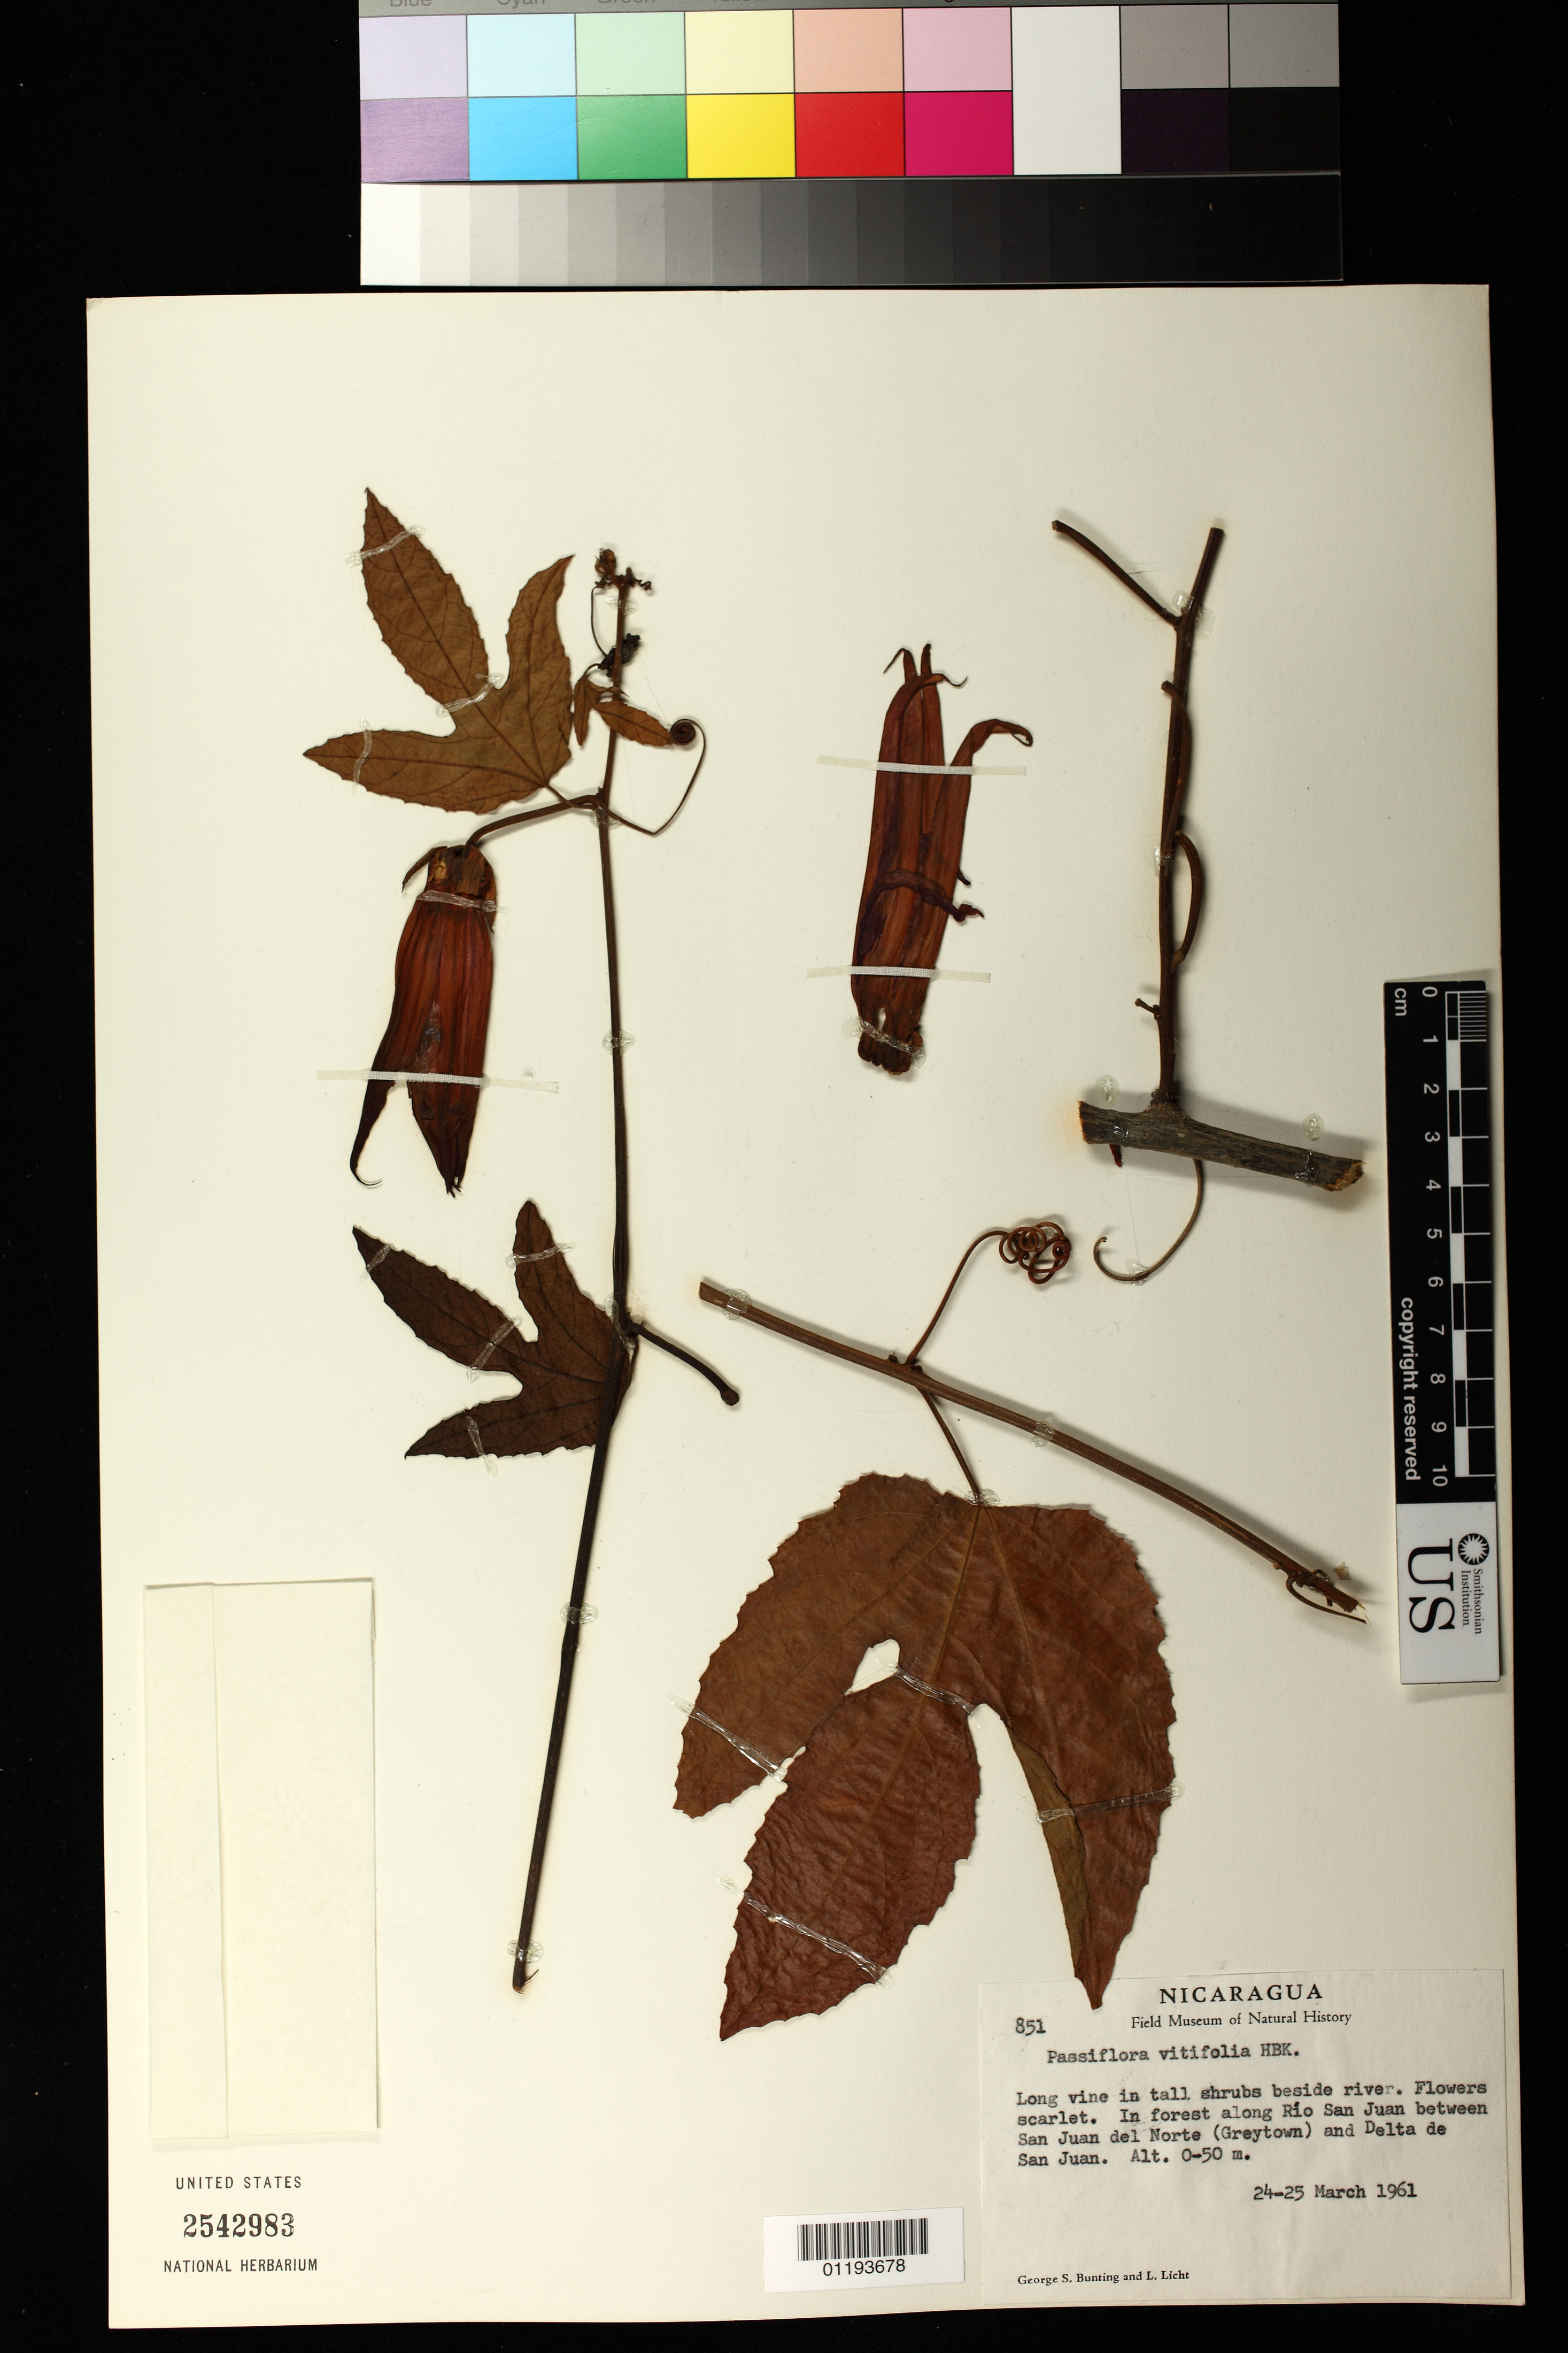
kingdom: Plantae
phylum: Tracheophyta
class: Magnoliopsida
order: Malpighiales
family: Passifloraceae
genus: Passiflora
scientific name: Passiflora vitifolia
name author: Kunth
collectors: G. S. Bunting & L. Licht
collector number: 851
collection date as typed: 1961 Mar 24 1961 Mar 25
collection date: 1961-03-24/1961-03-25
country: Nicaragua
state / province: Rio San Juan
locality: In forest along Rio San Juan between San Juan del Norte (Greytown) and Delta de San Juan.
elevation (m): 0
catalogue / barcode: US 2542983